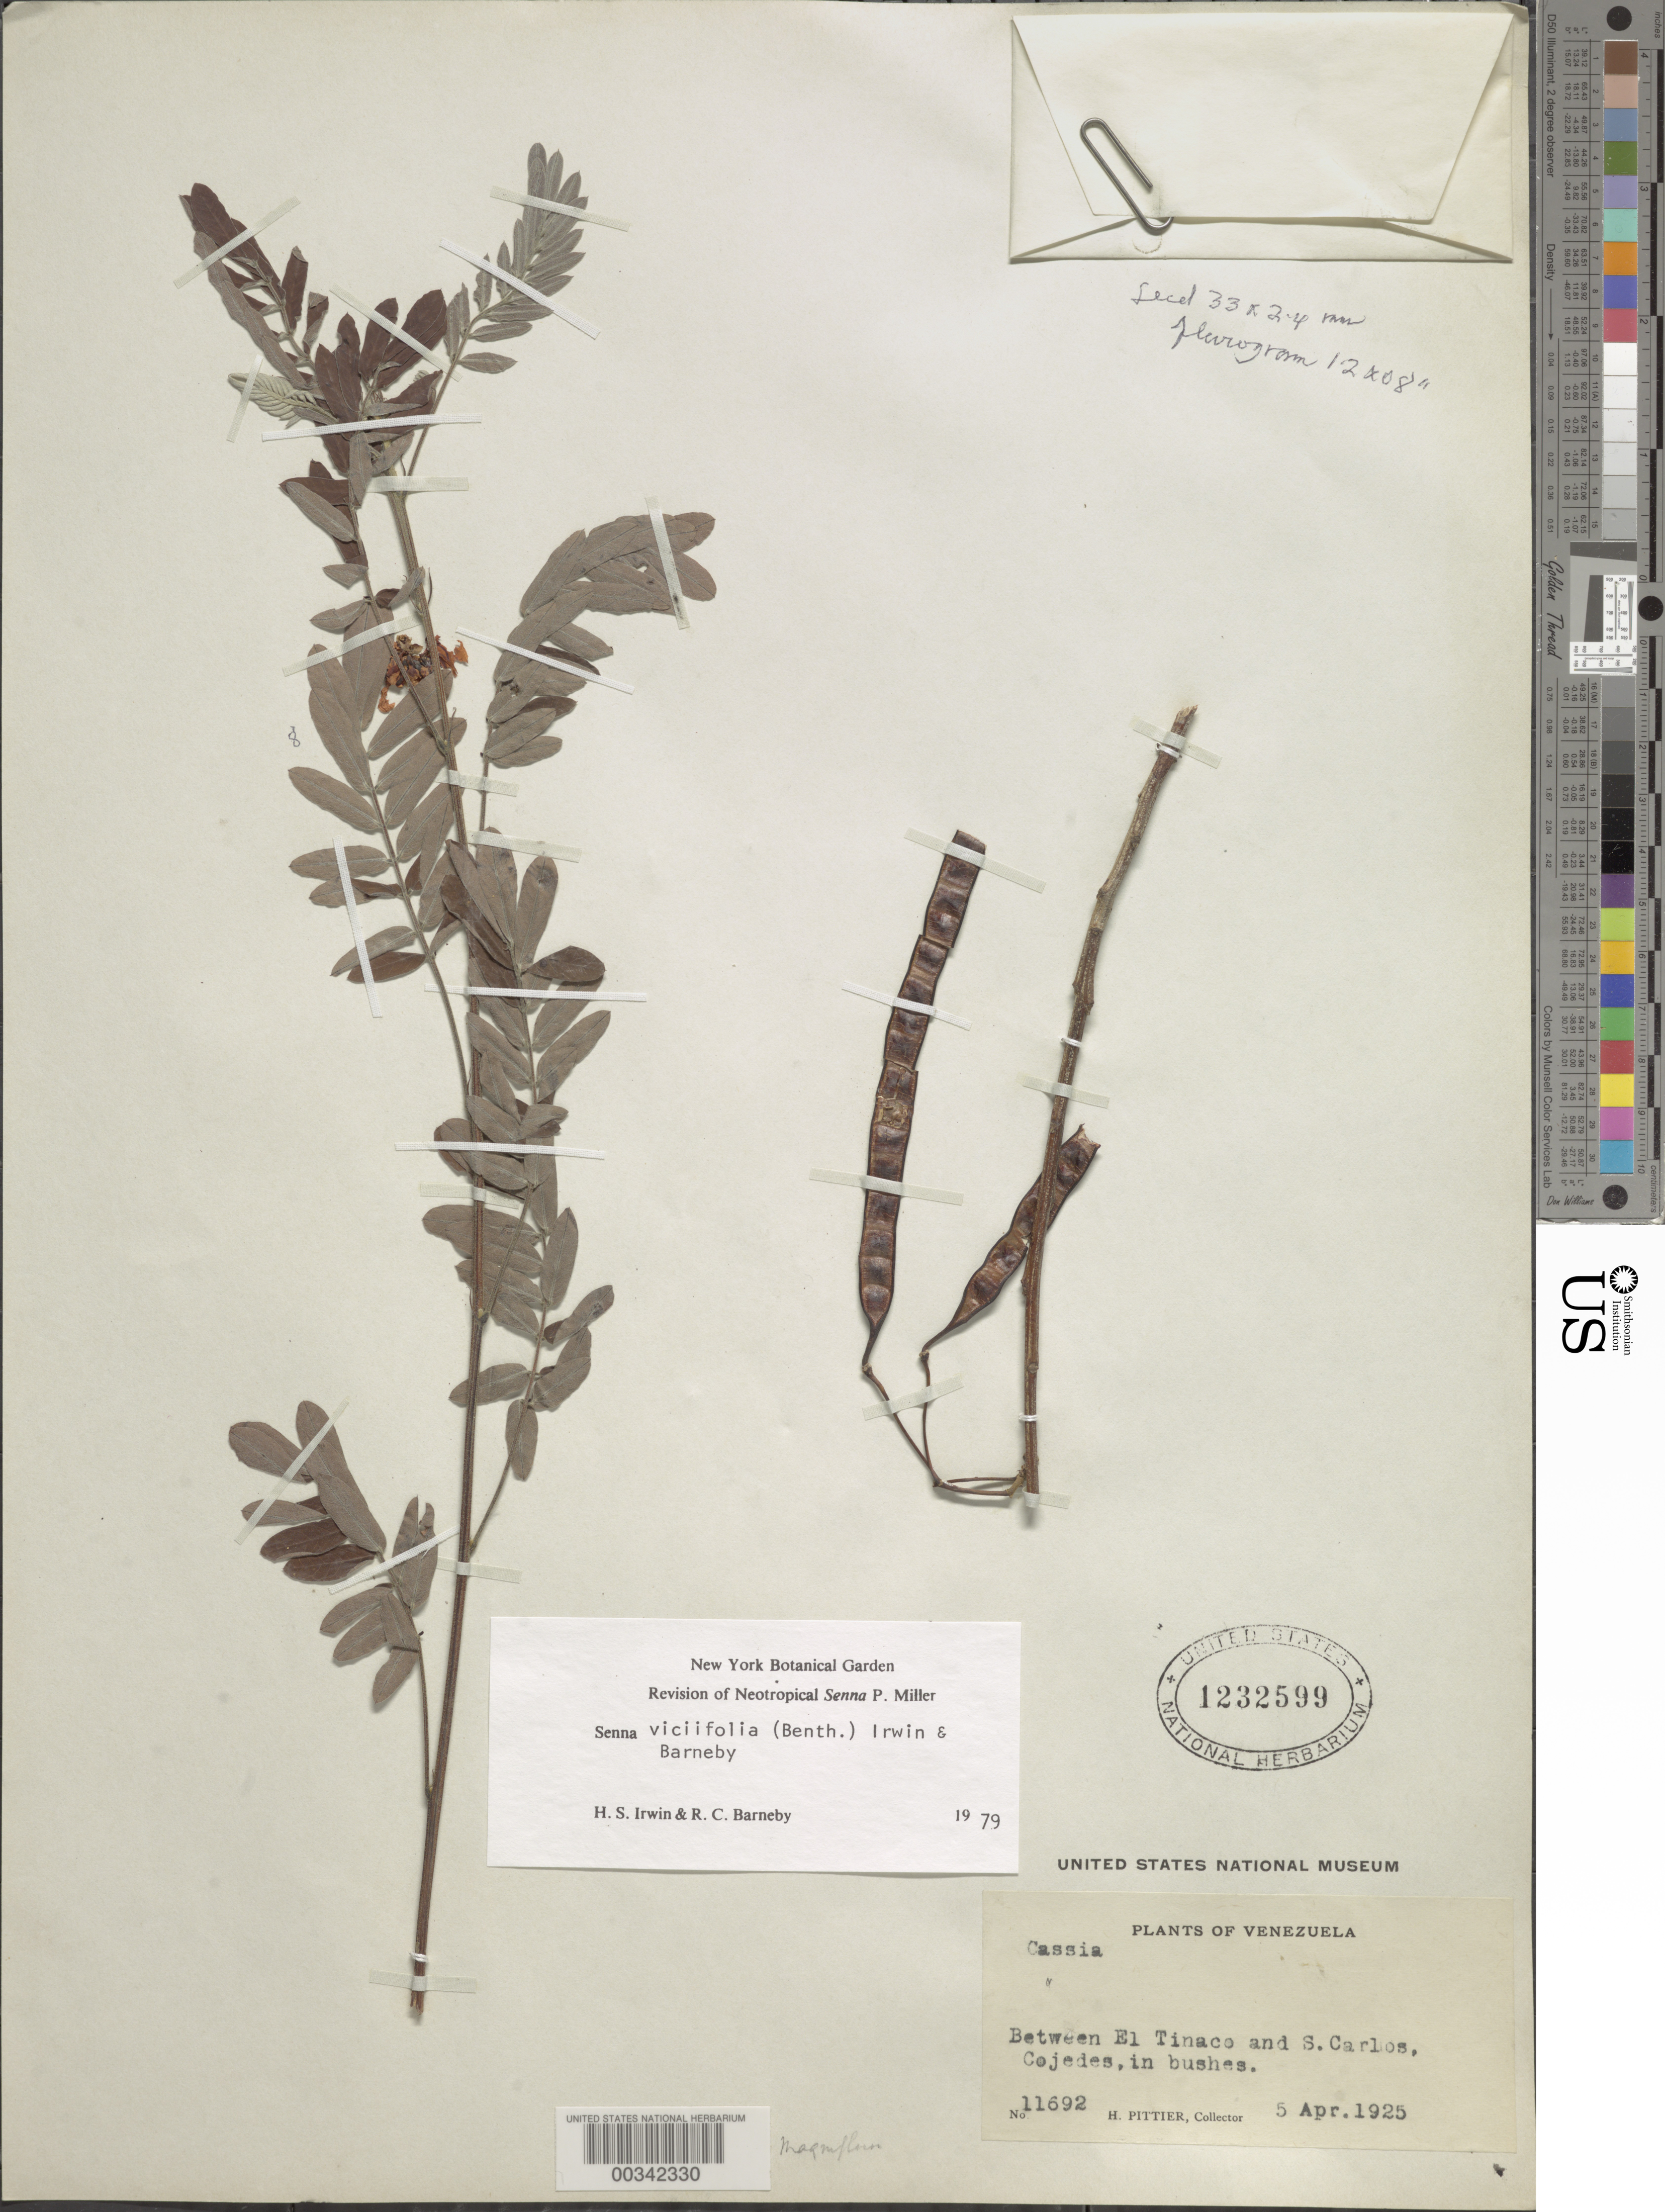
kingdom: Plantae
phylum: Tracheophyta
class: Magnoliopsida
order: Fabales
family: Fabaceae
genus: Senna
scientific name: Senna viciifolia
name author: (Benth.) H.S. Irwin & Barneby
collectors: H. F. Pittier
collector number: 11692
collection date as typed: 05 Apr 1925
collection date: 1925-04-05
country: Venezuela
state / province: Cojedes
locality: Between el tinaco and s. carlos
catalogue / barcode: US 1232599